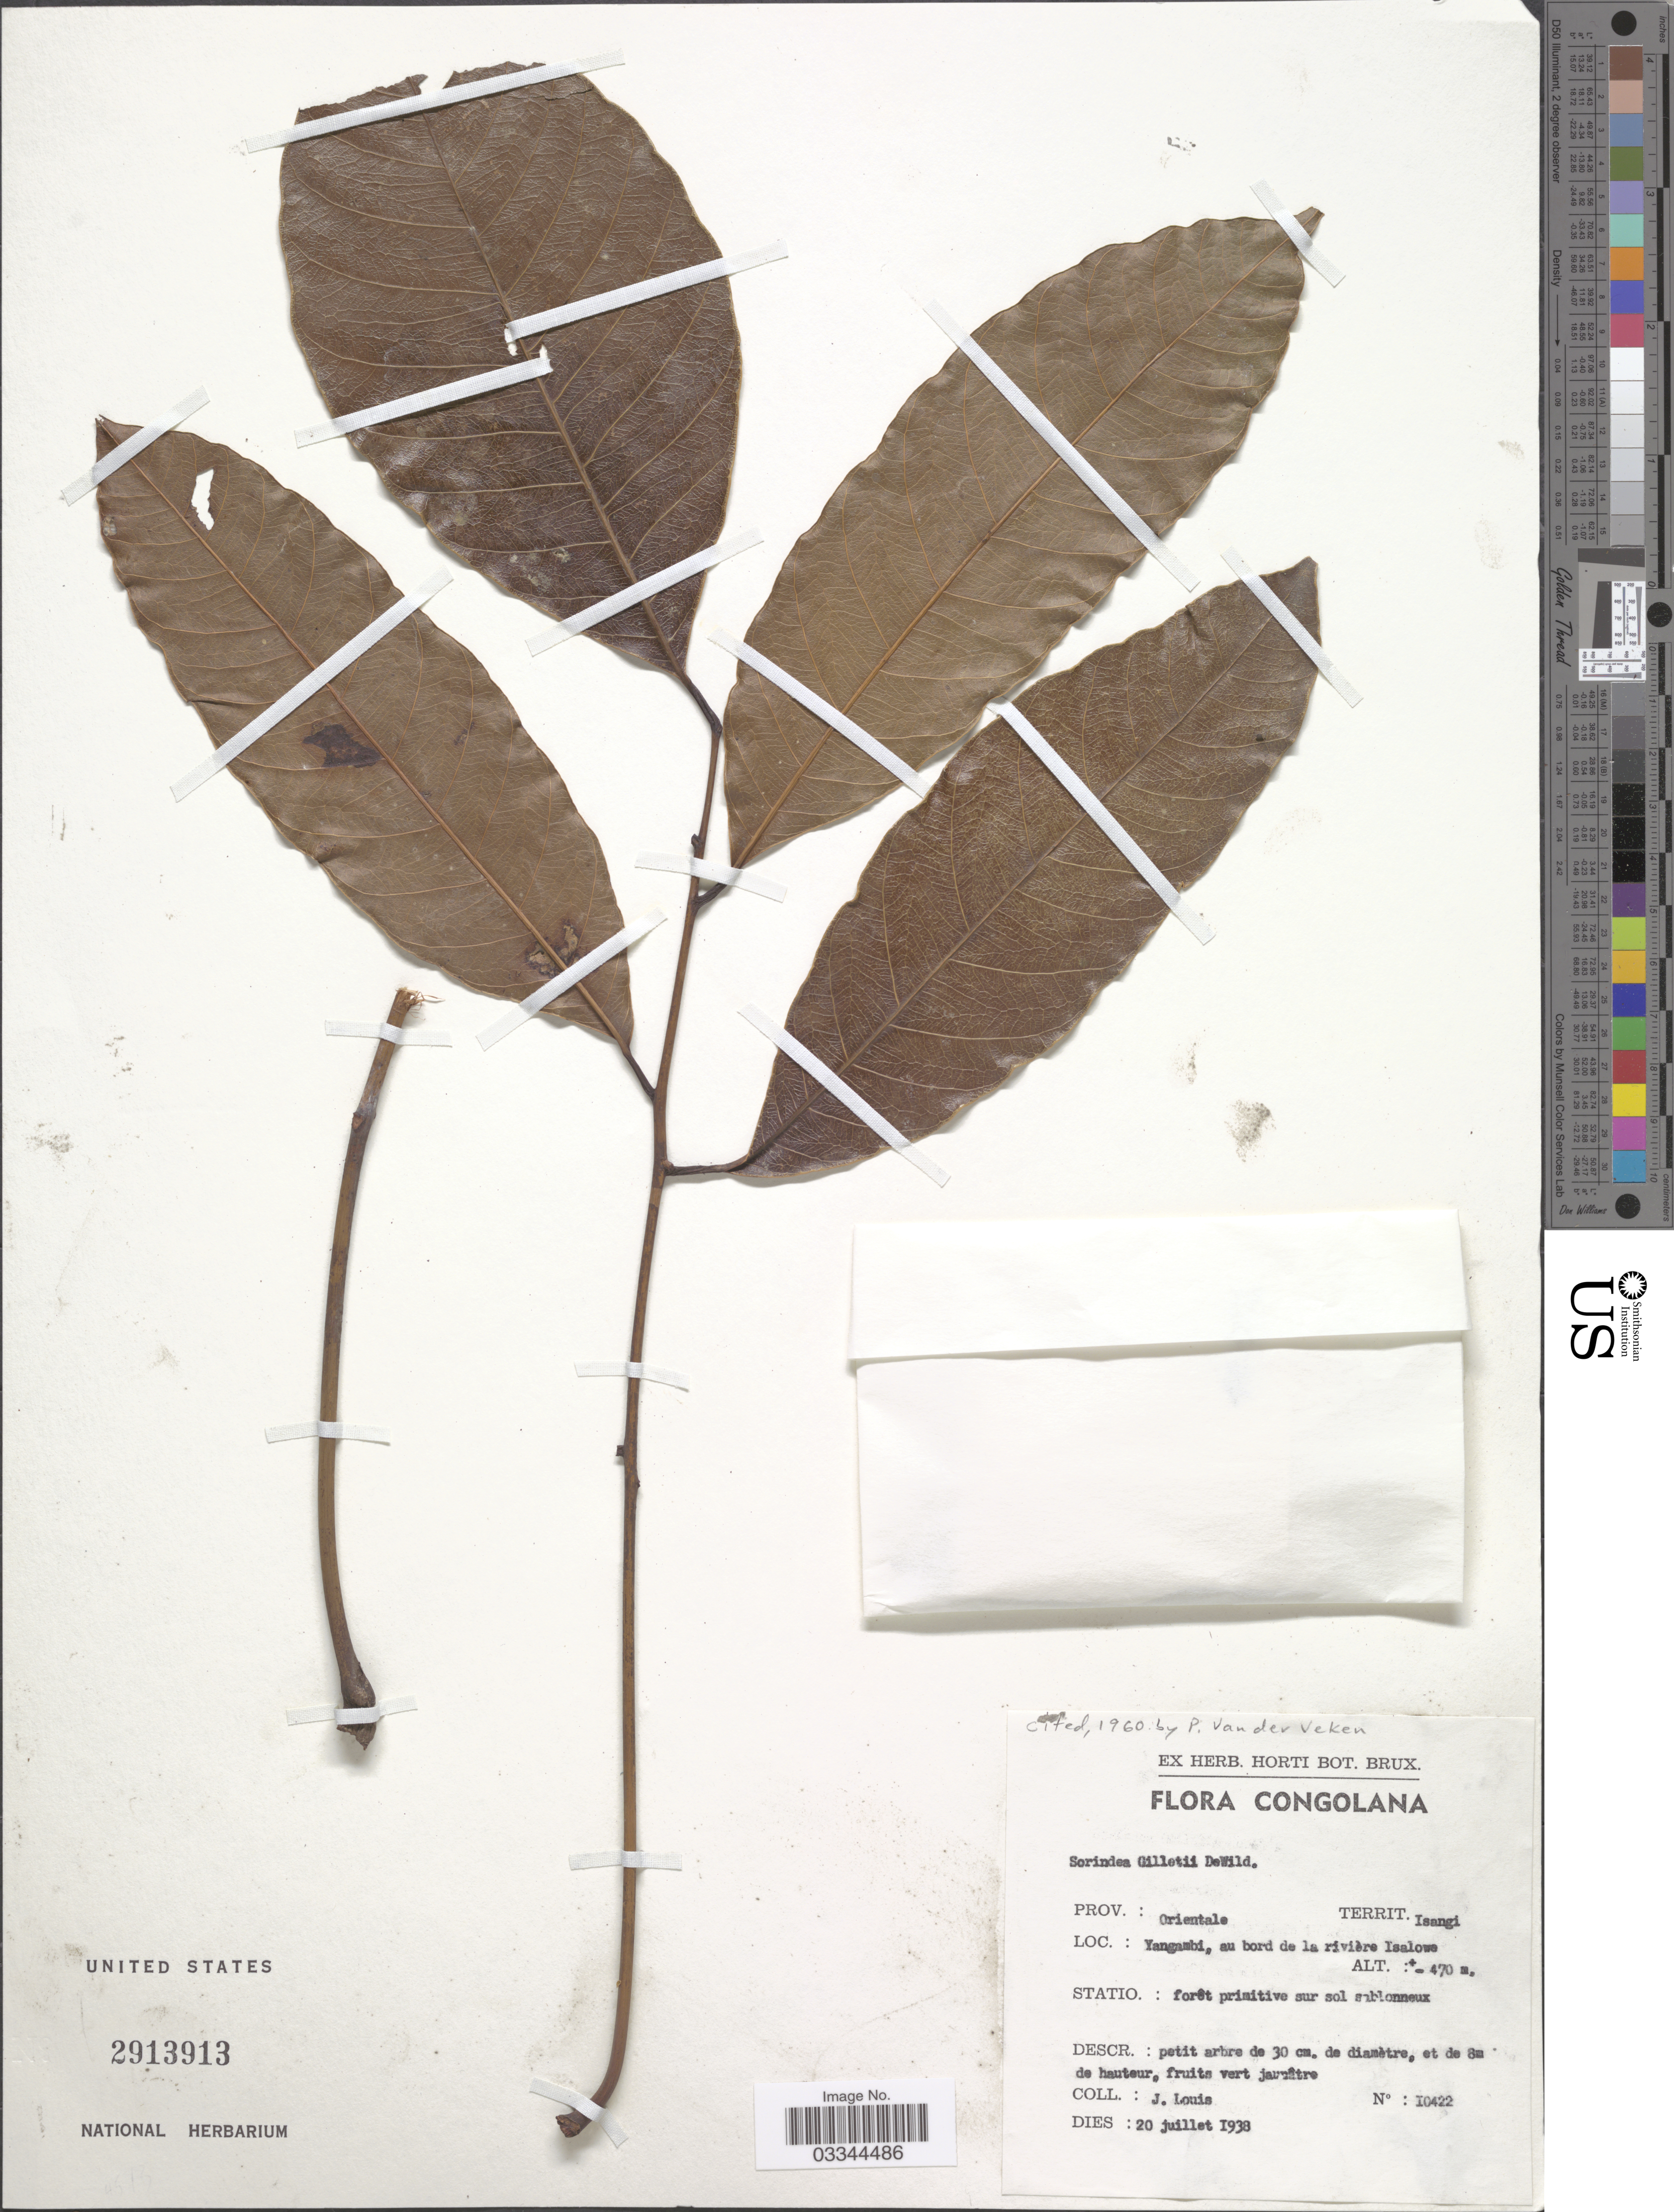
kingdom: Plantae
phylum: Tracheophyta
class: Magnoliopsida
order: Sapindales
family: Anacardiaceae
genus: Sorindeia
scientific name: Sorindeia africana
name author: (Engl.) Van der Veken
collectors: J. Louis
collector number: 10422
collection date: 1938-07-20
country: Congo, Democratic Republic of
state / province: Tshopo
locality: Congolana. Prov.: Orientale. Territ. Isangi. Yangambi, au bord de la rivière Isalowe.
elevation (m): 470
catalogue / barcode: US 2913913